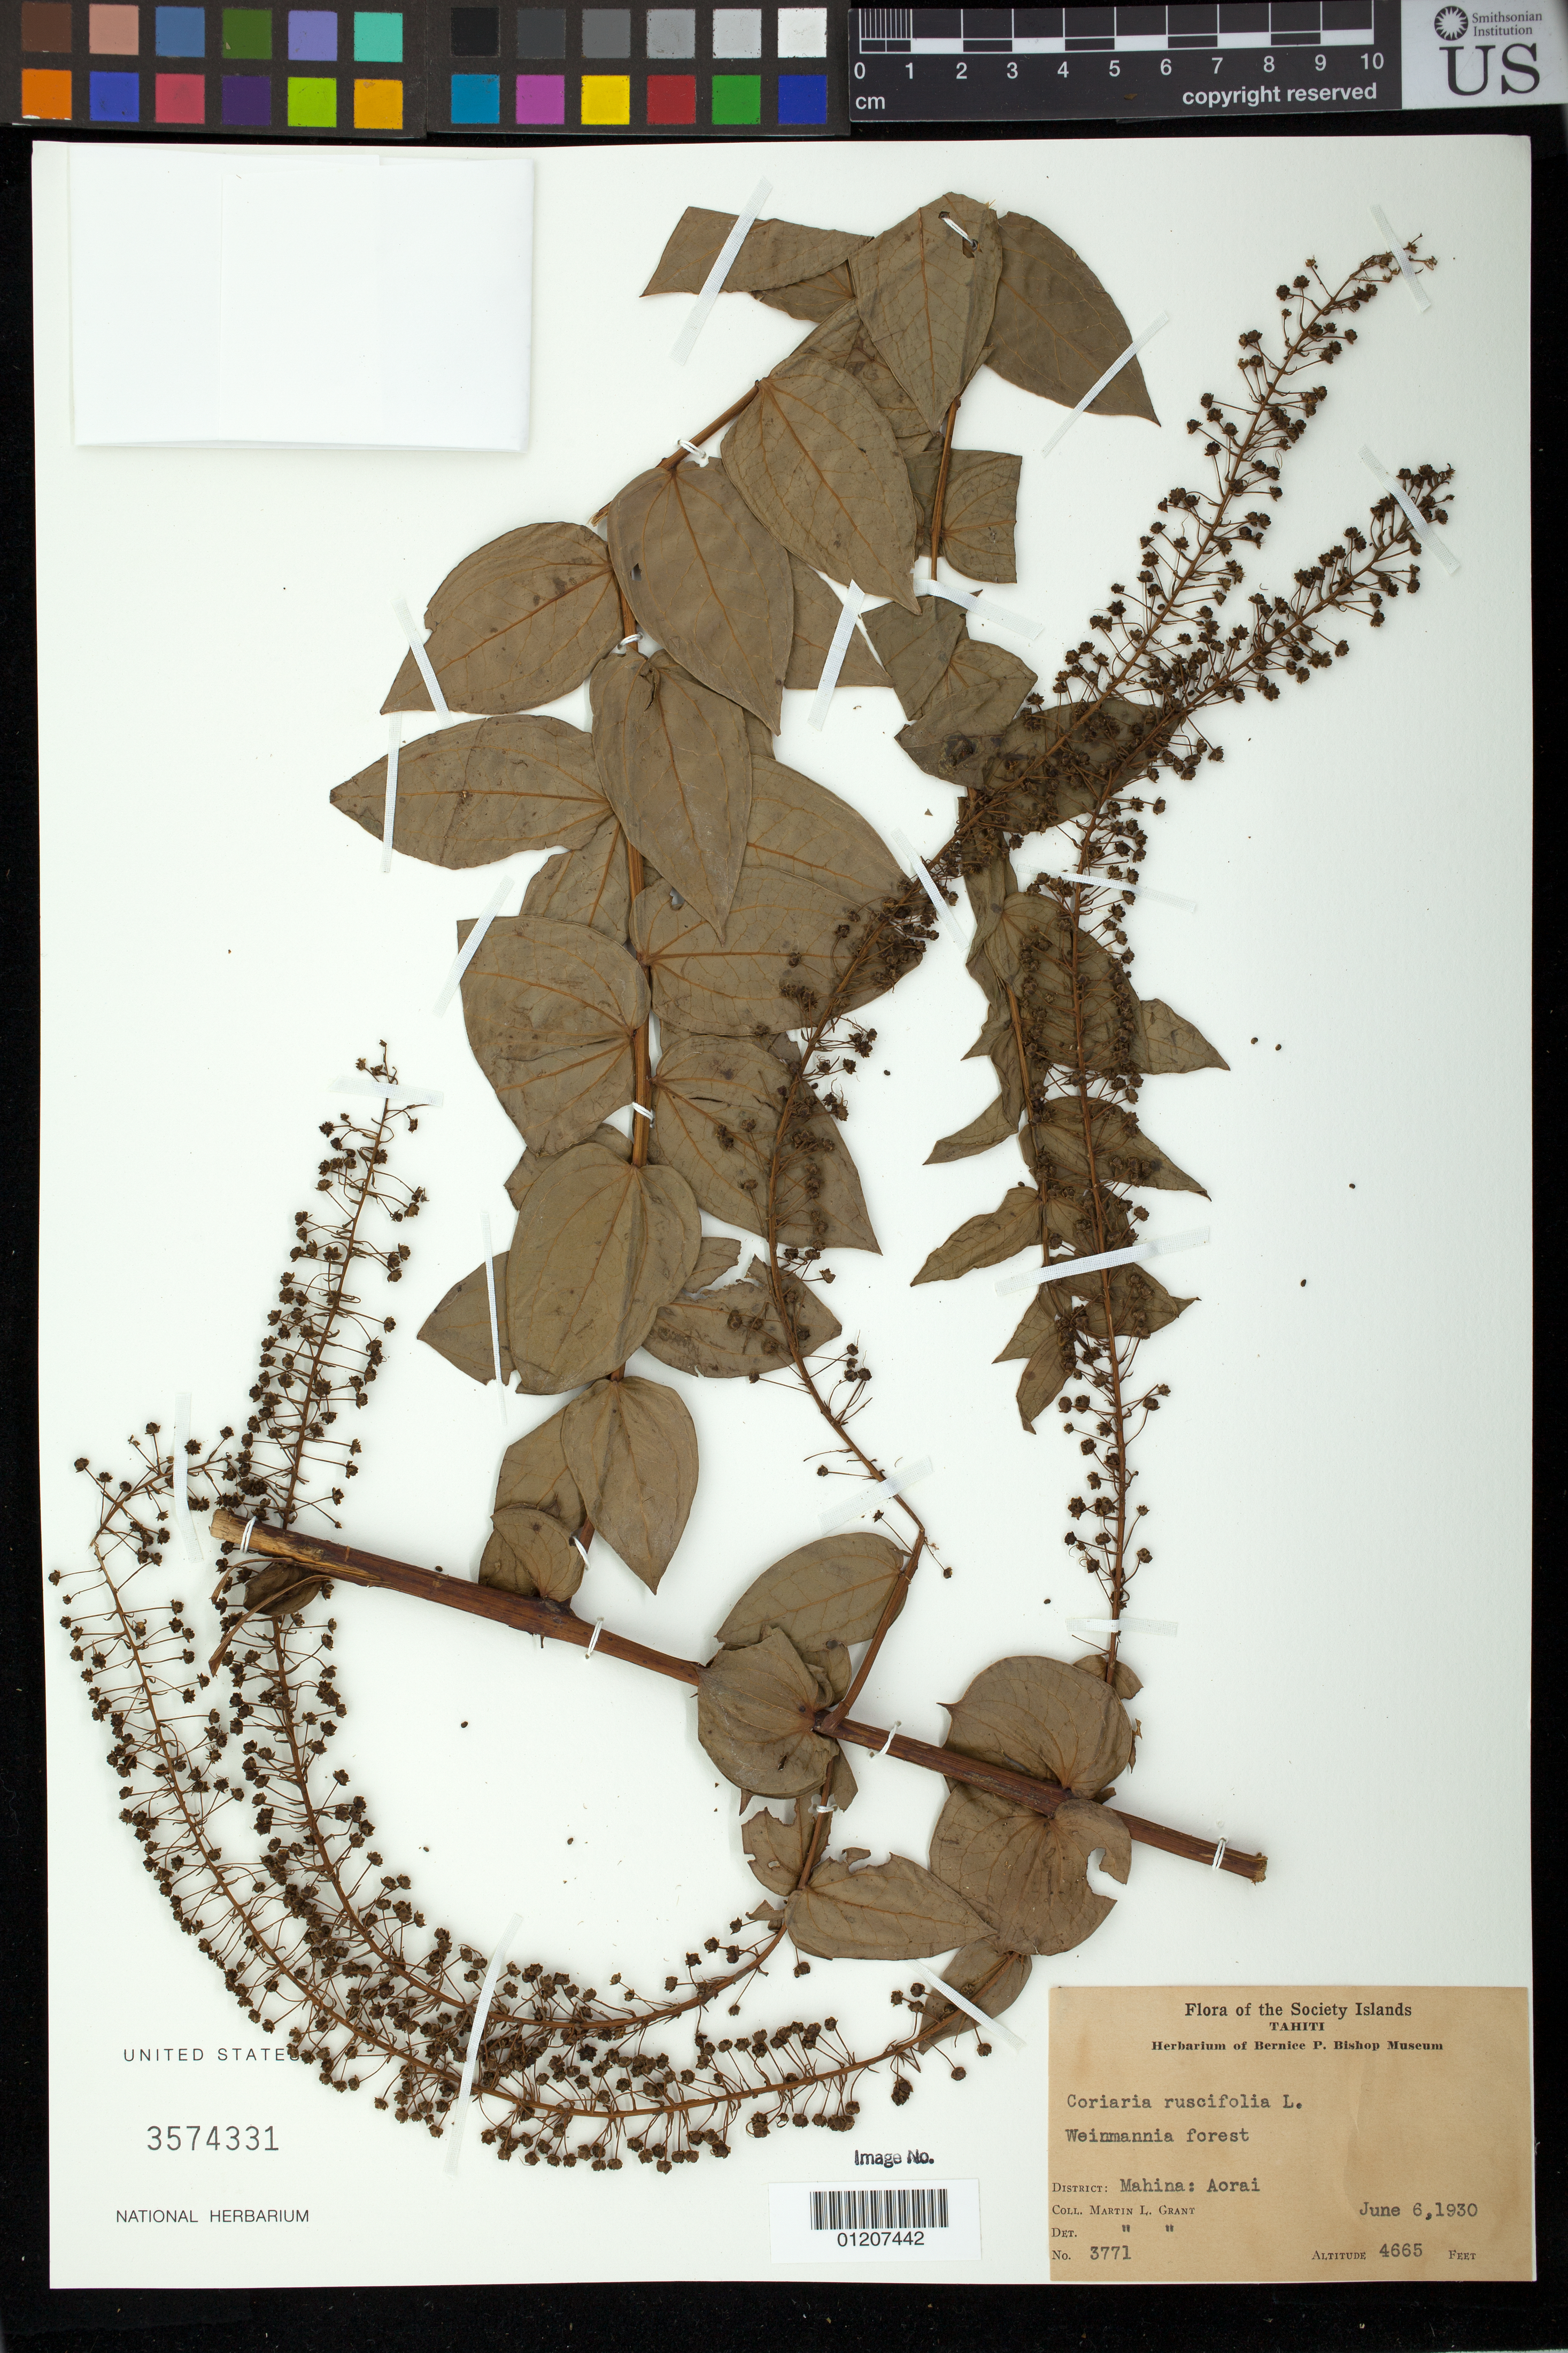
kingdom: Plantae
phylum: Tracheophyta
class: Magnoliopsida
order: Cucurbitales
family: Coriariaceae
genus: Coriaria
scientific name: Coriaria ruscifolia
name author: L.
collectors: M. L. Grant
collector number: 3771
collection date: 1930-06-06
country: French Polynesia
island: Tahiti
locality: Mahina: Aorai.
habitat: Weinmannia forest.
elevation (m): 1422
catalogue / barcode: US 3574331